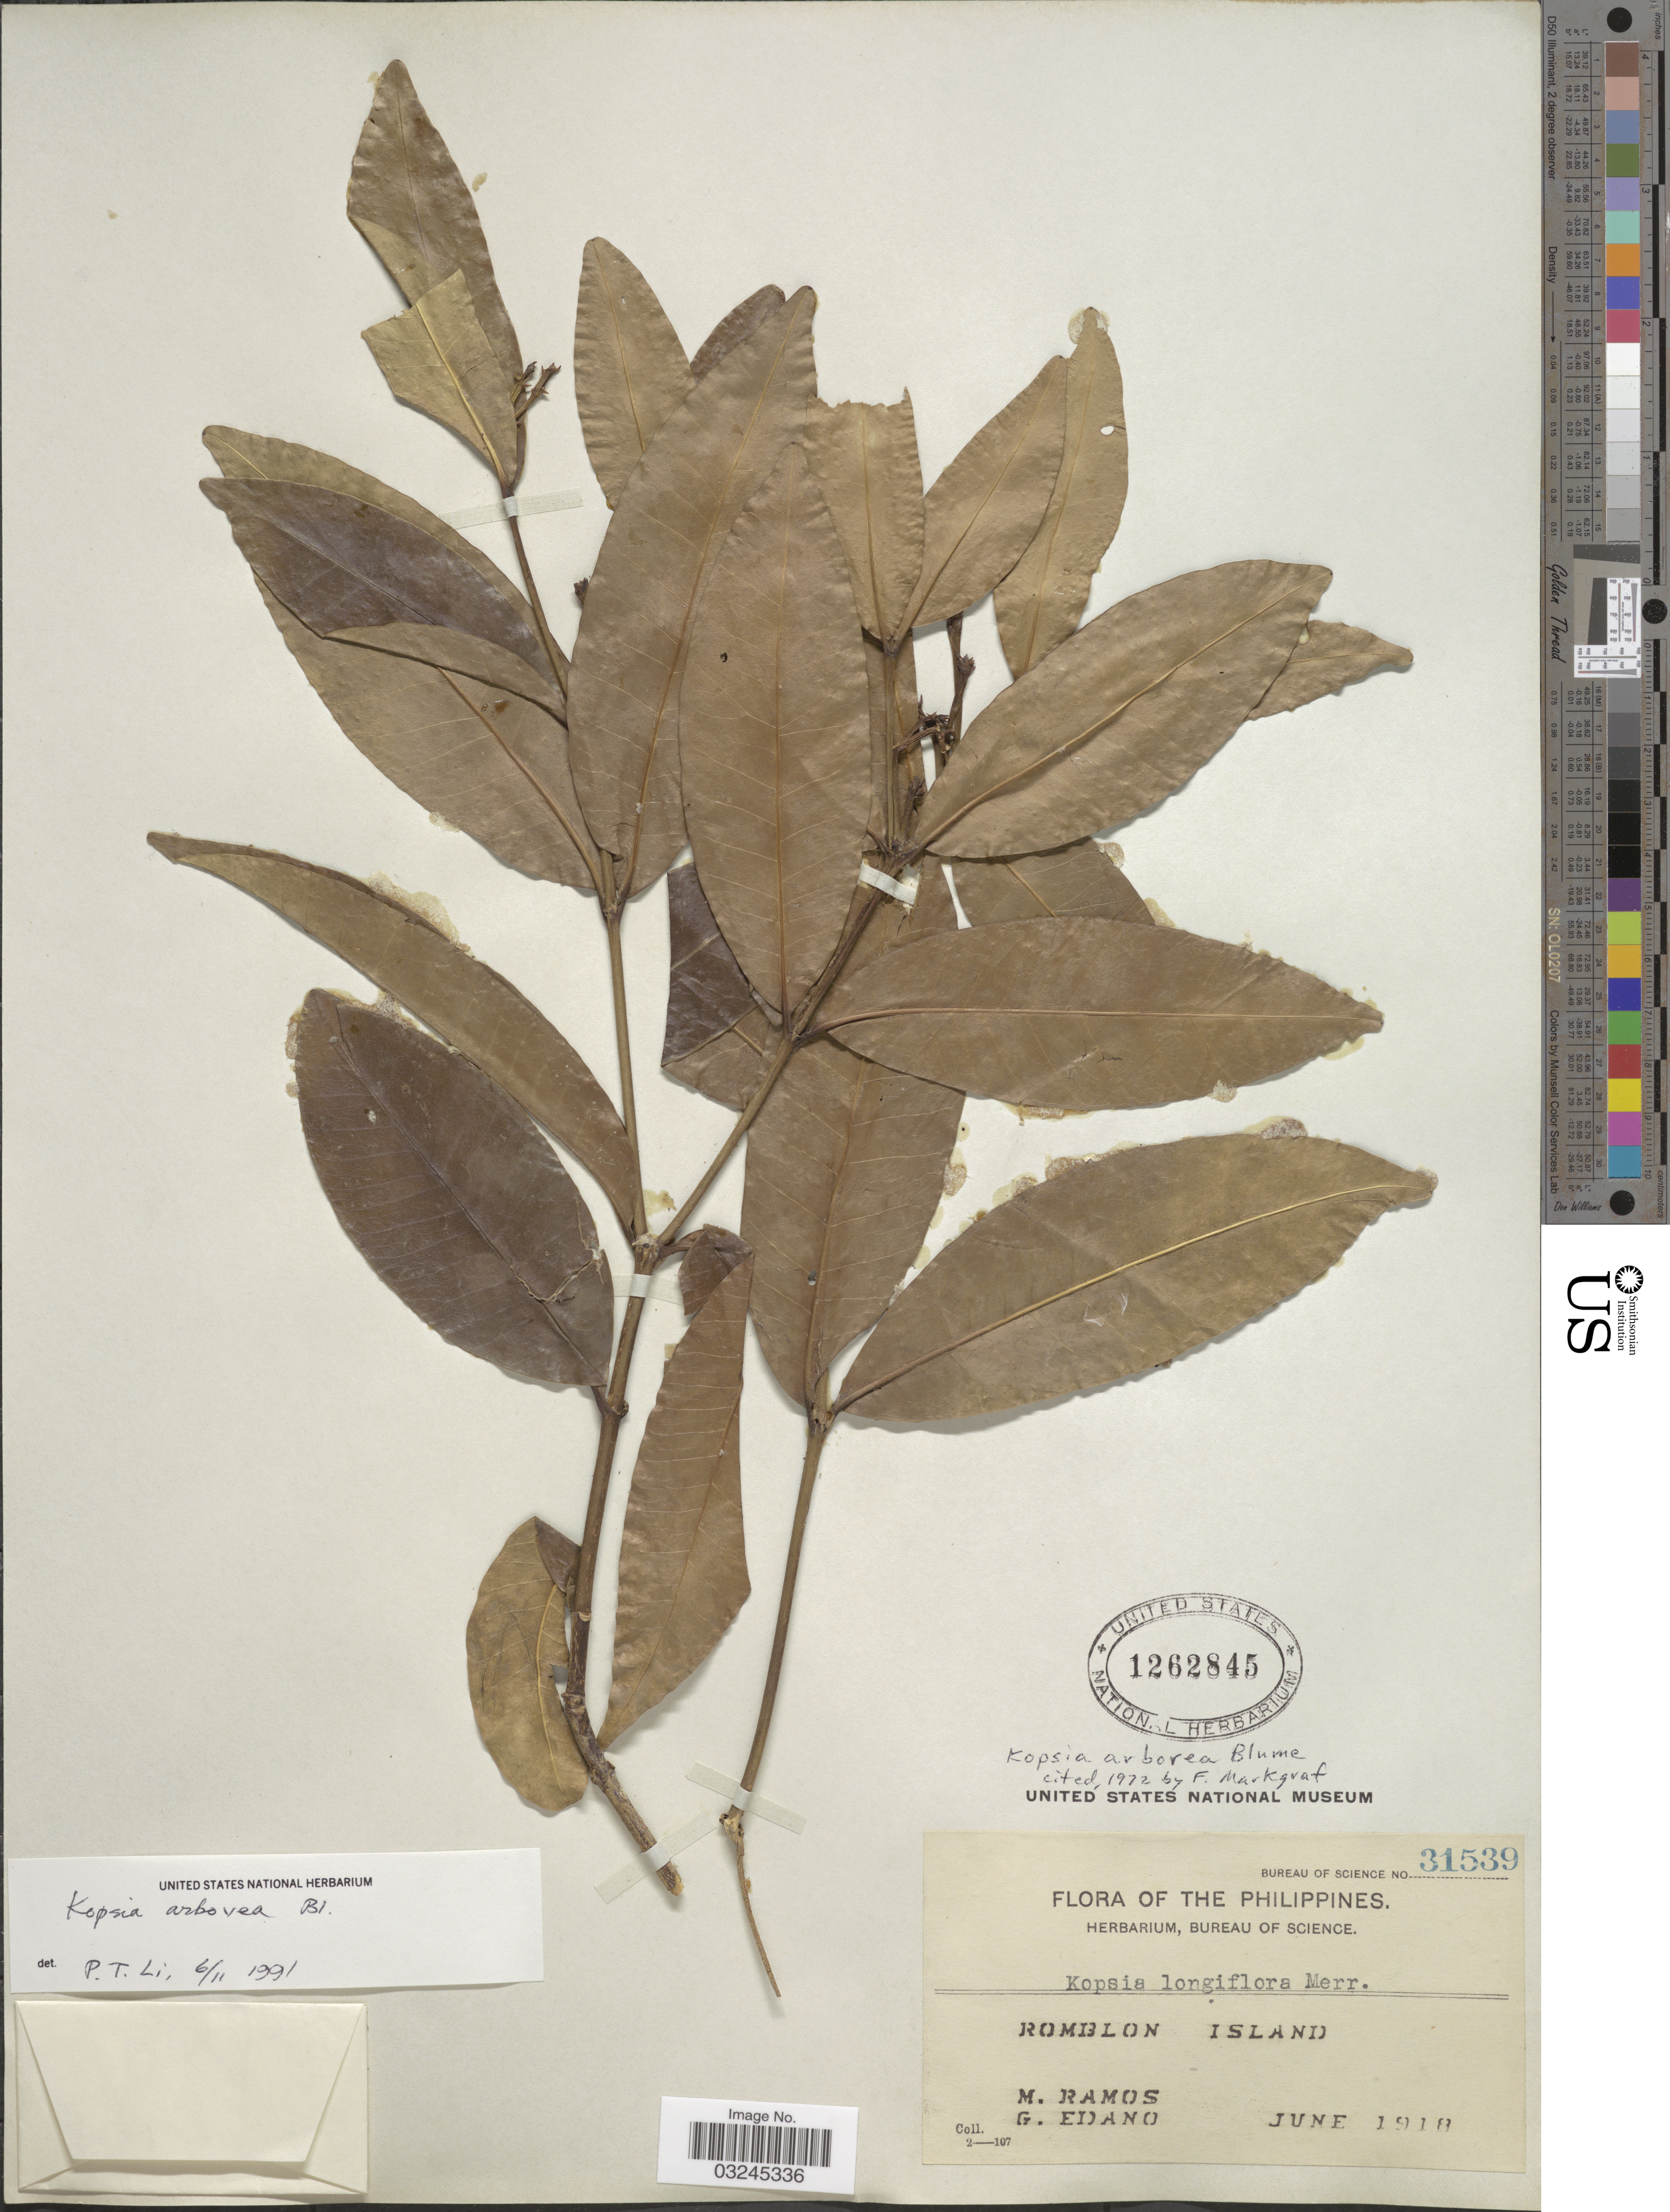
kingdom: Plantae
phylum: Tracheophyta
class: Magnoliopsida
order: Gentianales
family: Apocynaceae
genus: Kopsia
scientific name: Kopsia arborea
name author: Blume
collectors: M. Ramos & G. Edaño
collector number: Bureau of Science 31539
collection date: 1918-06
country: Philippines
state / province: Mimaropa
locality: Romblon Island.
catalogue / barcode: US 1262845